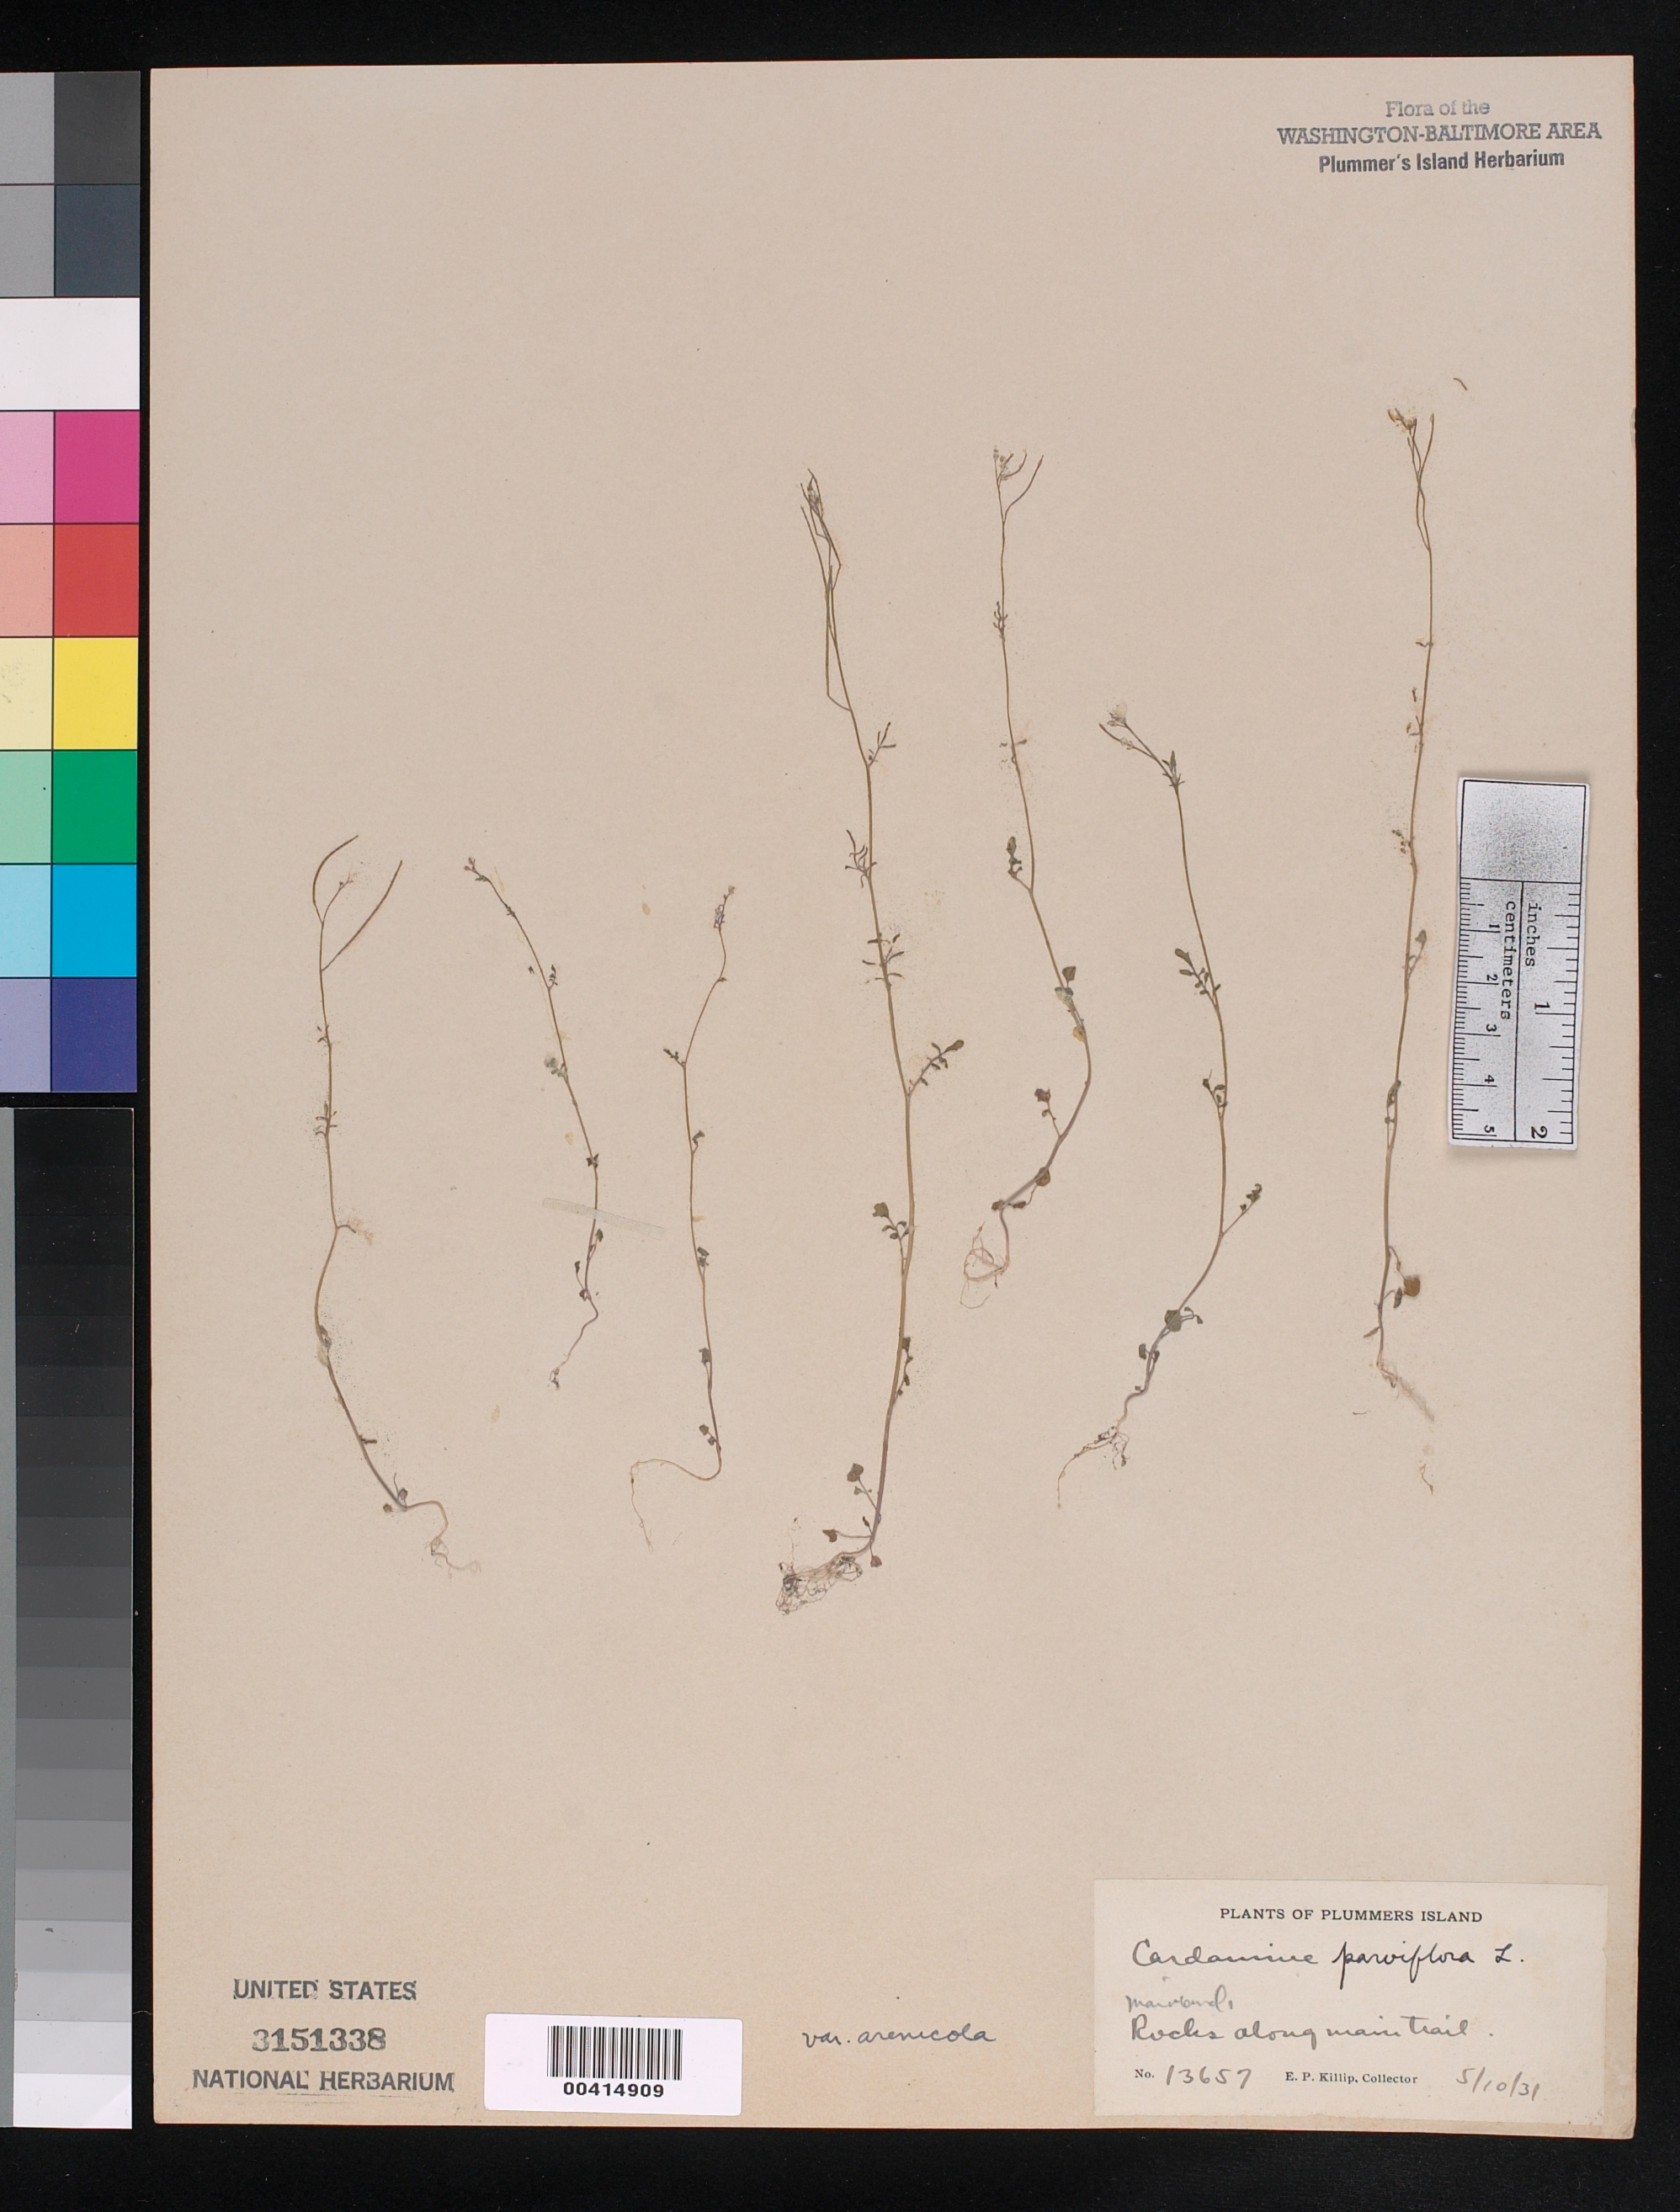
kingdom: Plantae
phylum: Tracheophyta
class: Magnoliopsida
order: Brassicales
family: Brassicaceae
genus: Cardamine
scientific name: Cardamine parviflora var. arenicola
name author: (Britton) O.E. Schulz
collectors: E. P. Killip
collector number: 13657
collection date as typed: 10 May 1931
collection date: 1931-05-10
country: United States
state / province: Maryland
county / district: Montgomery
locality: Plummer's Island; mainland, along main trail C. & O. Canal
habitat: Rocks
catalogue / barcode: US 3151338